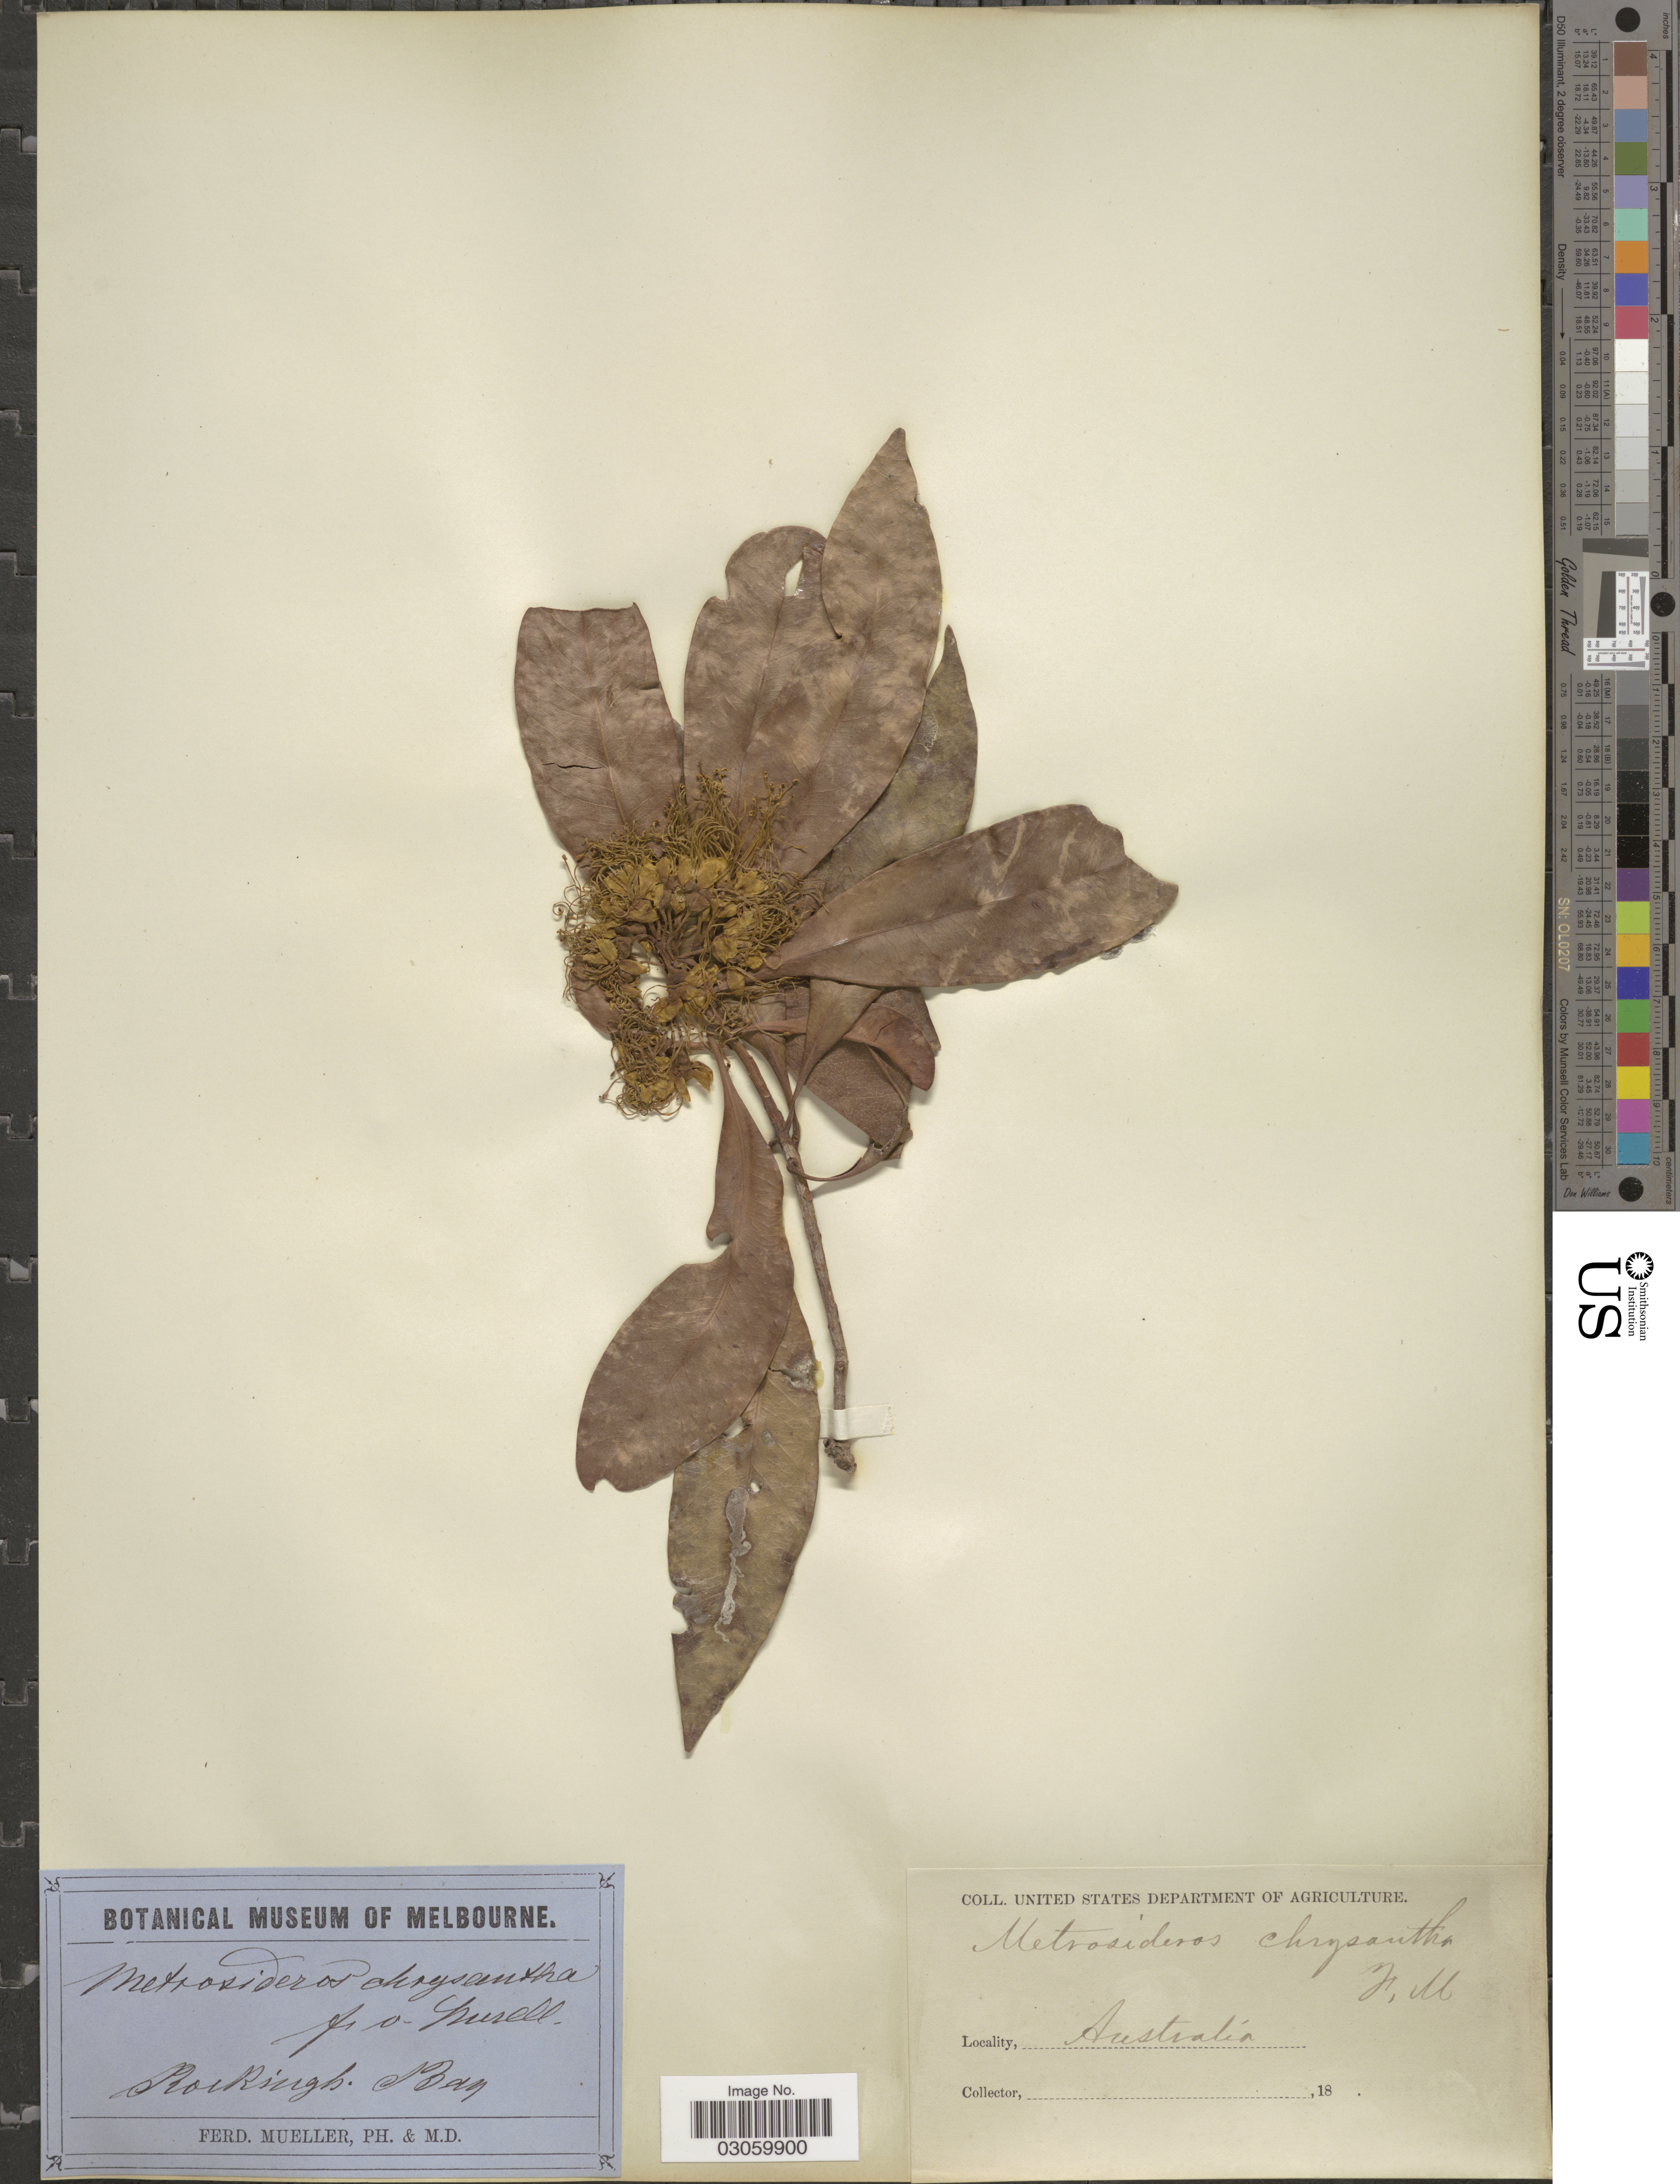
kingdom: Plantae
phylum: Tracheophyta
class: Magnoliopsida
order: Myrtales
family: Myrtaceae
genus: Metrosideros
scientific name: Metrosideros chrysantha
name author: F. Muell.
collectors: F. Mueller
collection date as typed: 18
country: Australia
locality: Rockingh. Bay.